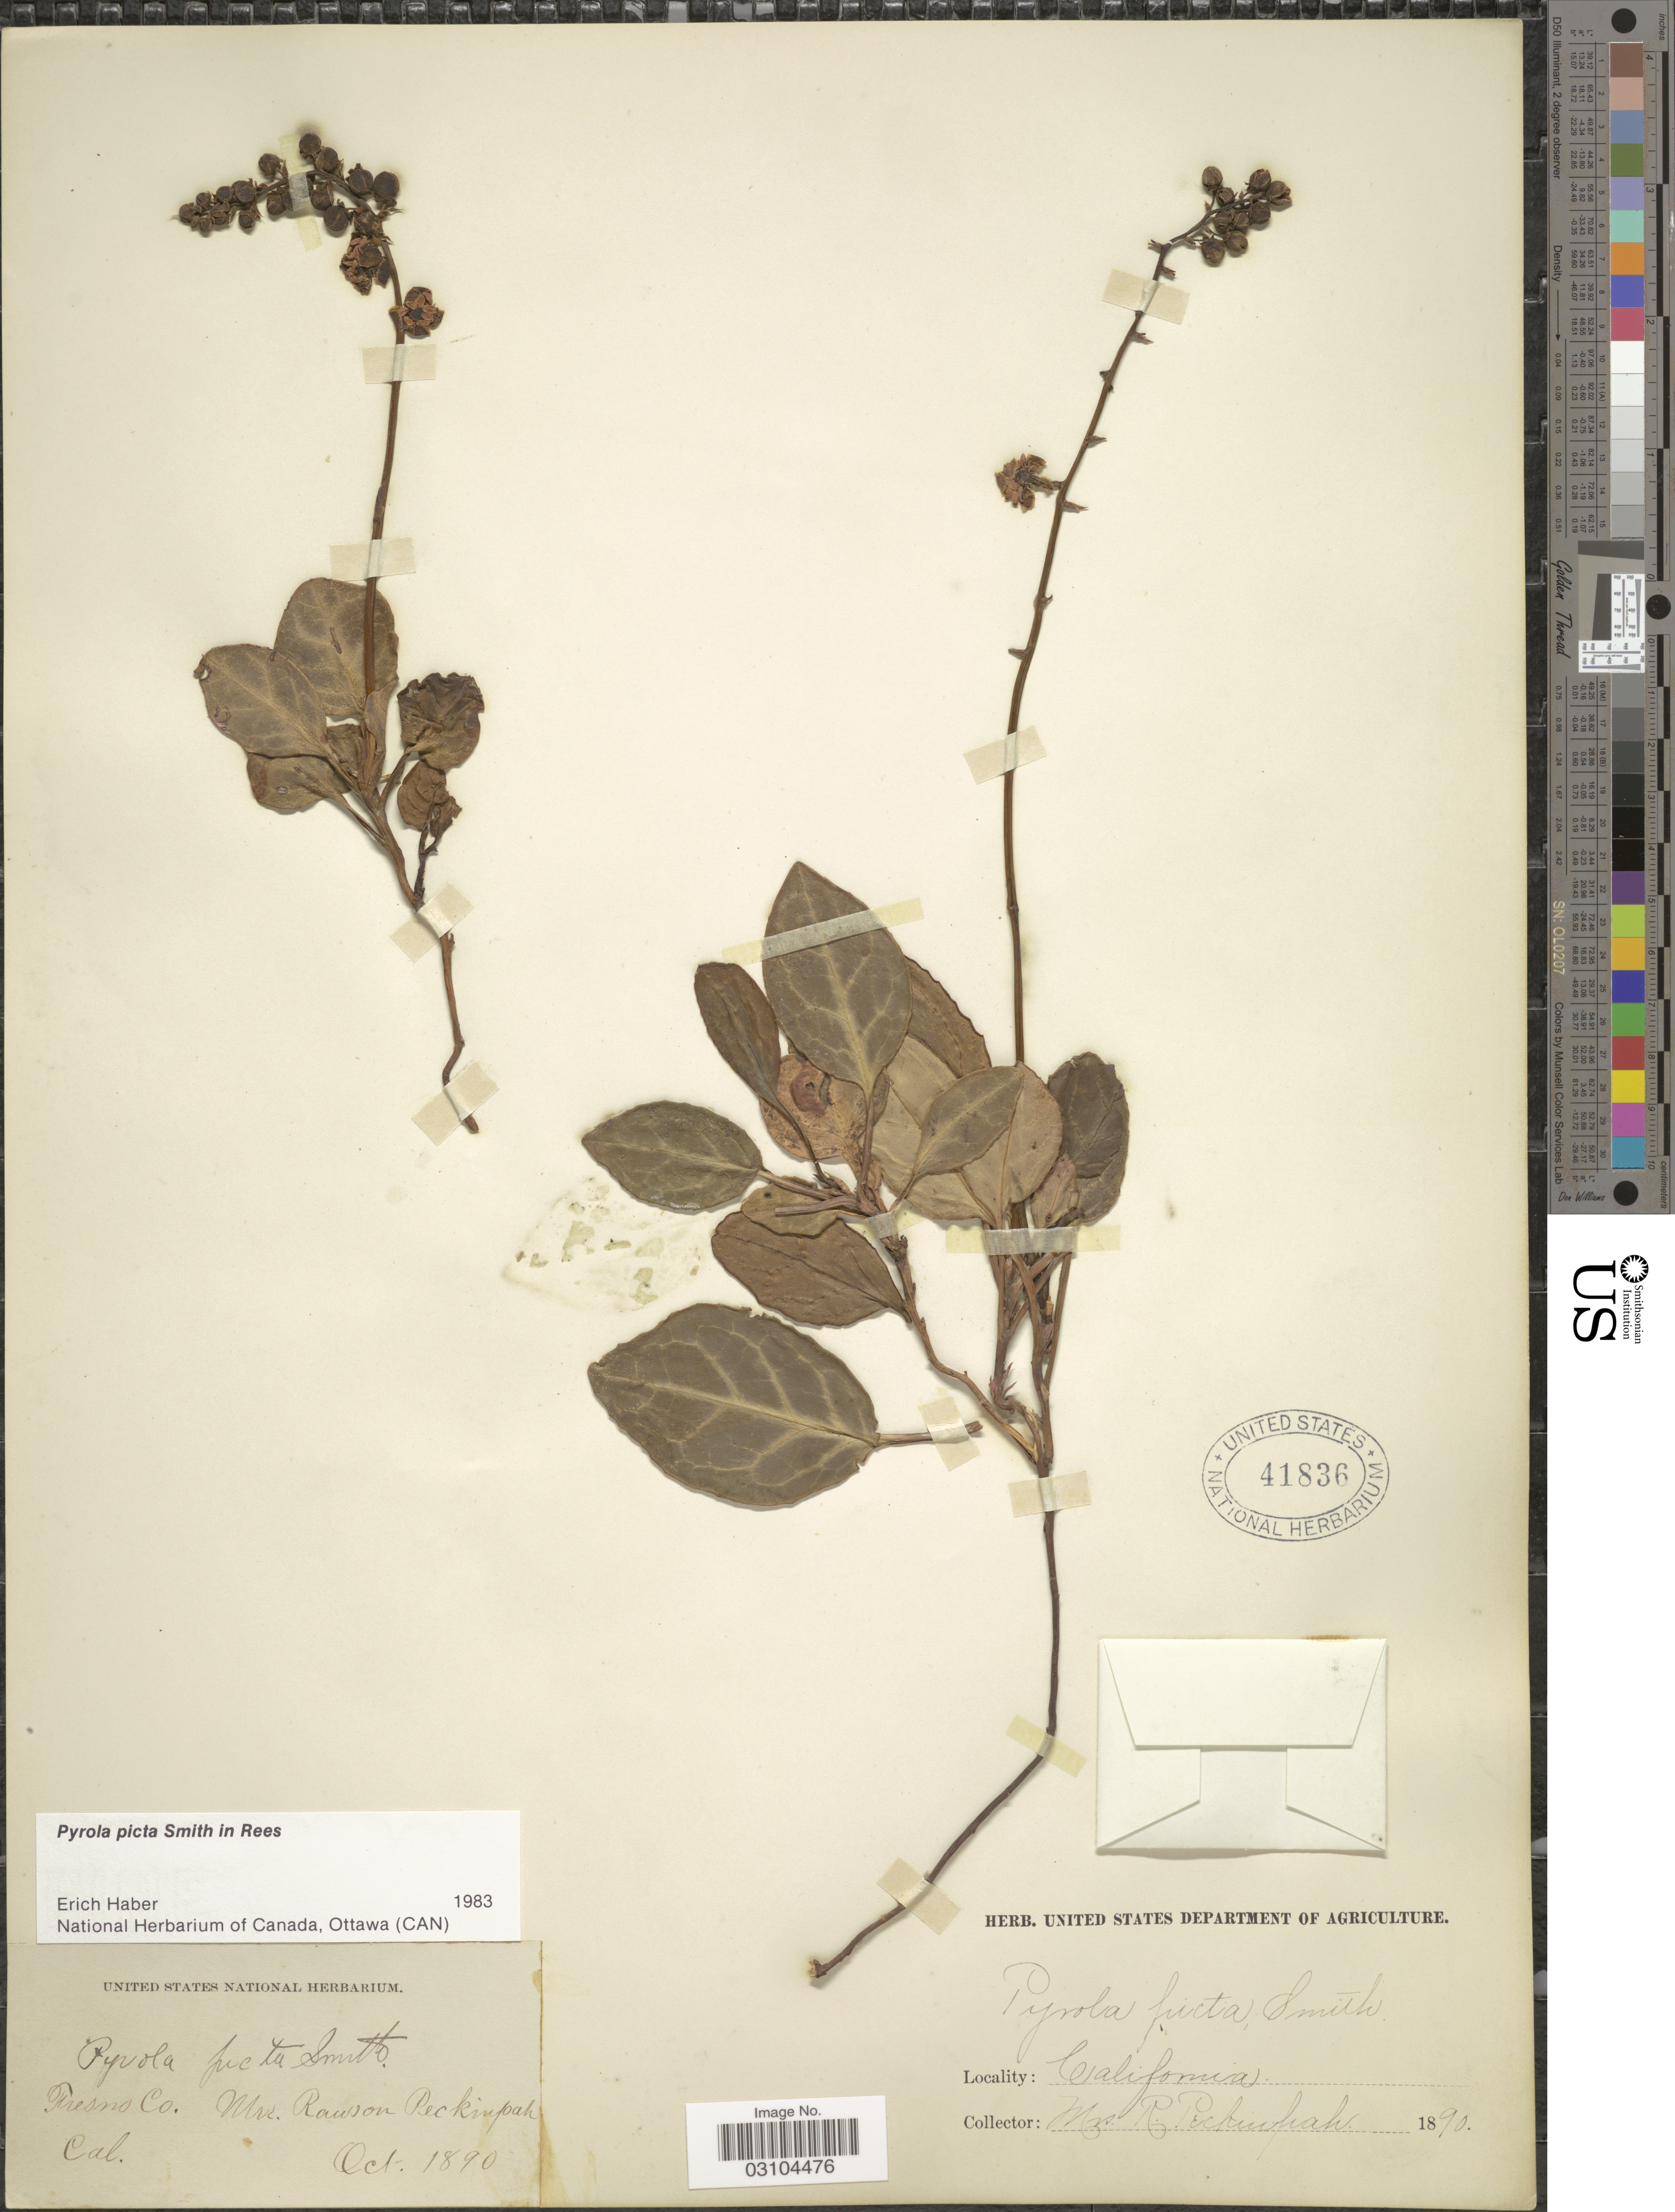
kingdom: Plantae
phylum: Tracheophyta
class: Magnoliopsida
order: Ericales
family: Ericaceae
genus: Pyrola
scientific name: Pyrola picta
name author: Sm. in Rees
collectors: R. Peckinpah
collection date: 1890-10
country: United States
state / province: California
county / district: Fresno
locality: Fresno Co.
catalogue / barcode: US 41836